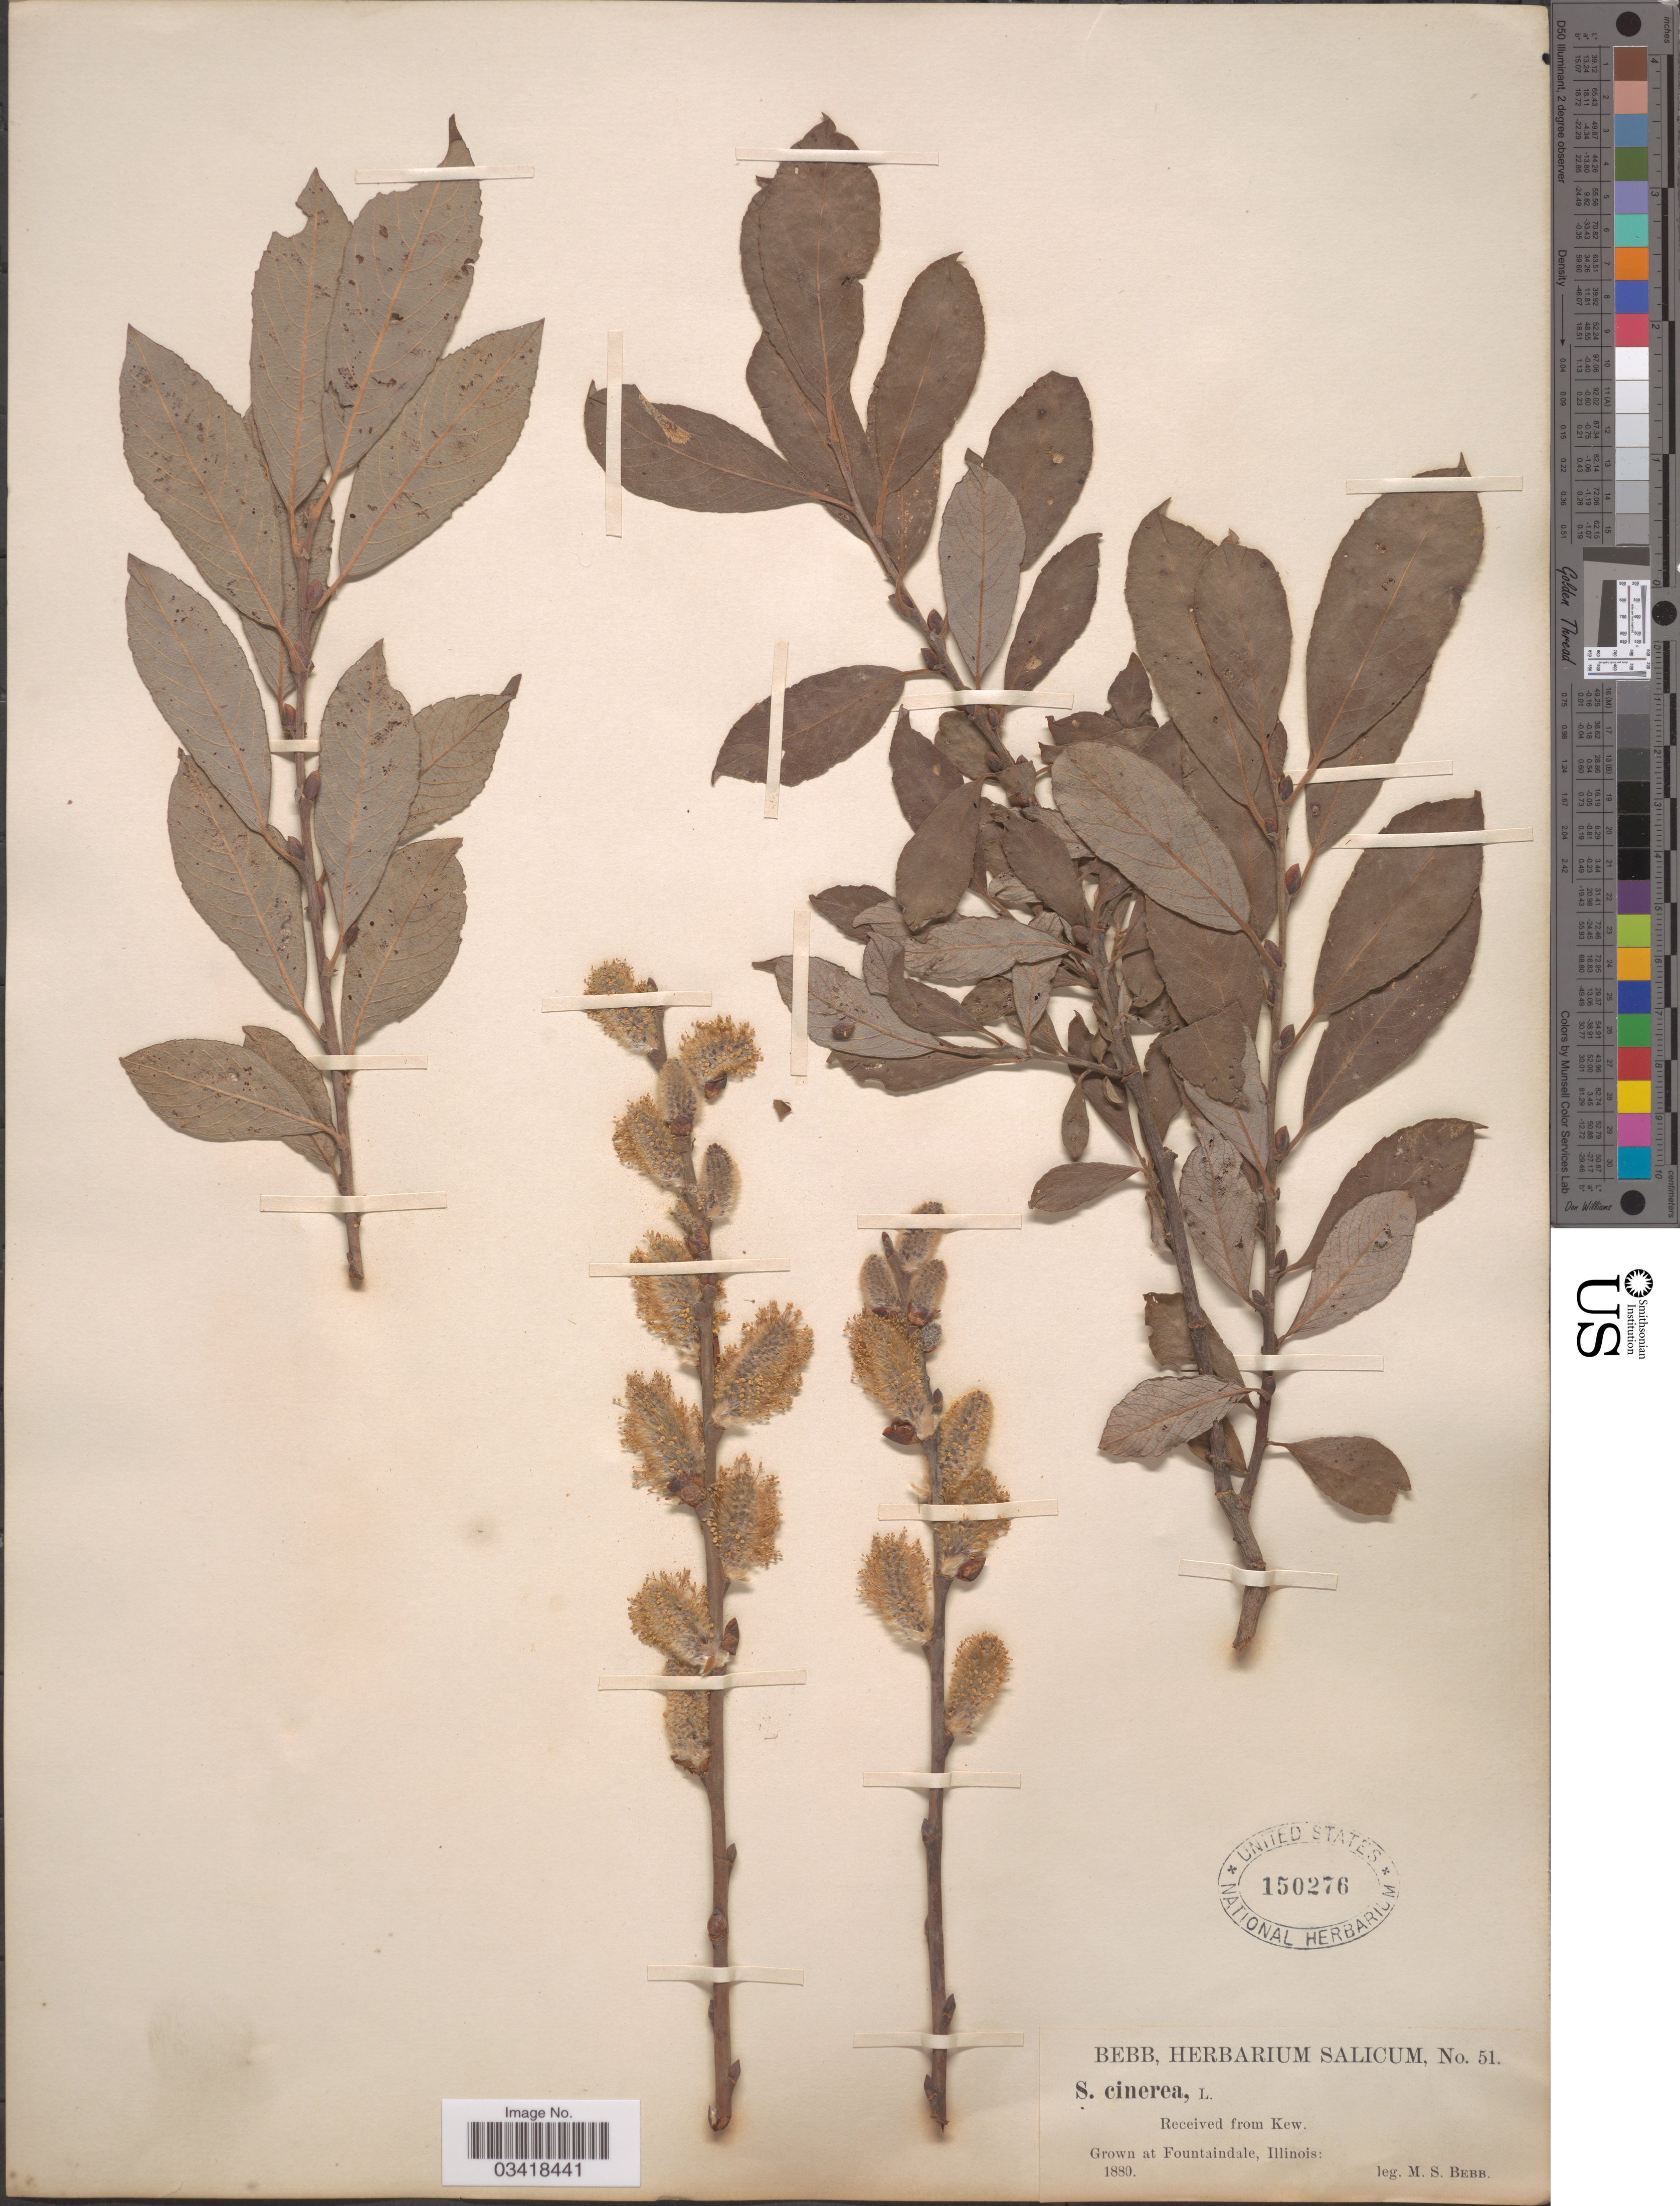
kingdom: Plantae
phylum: Tracheophyta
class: Magnoliopsida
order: Malpighiales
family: Salicaceae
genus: Salix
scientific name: Salix cinerea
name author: L.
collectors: M. Bebb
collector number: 51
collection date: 1880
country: United States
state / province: Illinois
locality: Fountaindale.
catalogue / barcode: US 150276